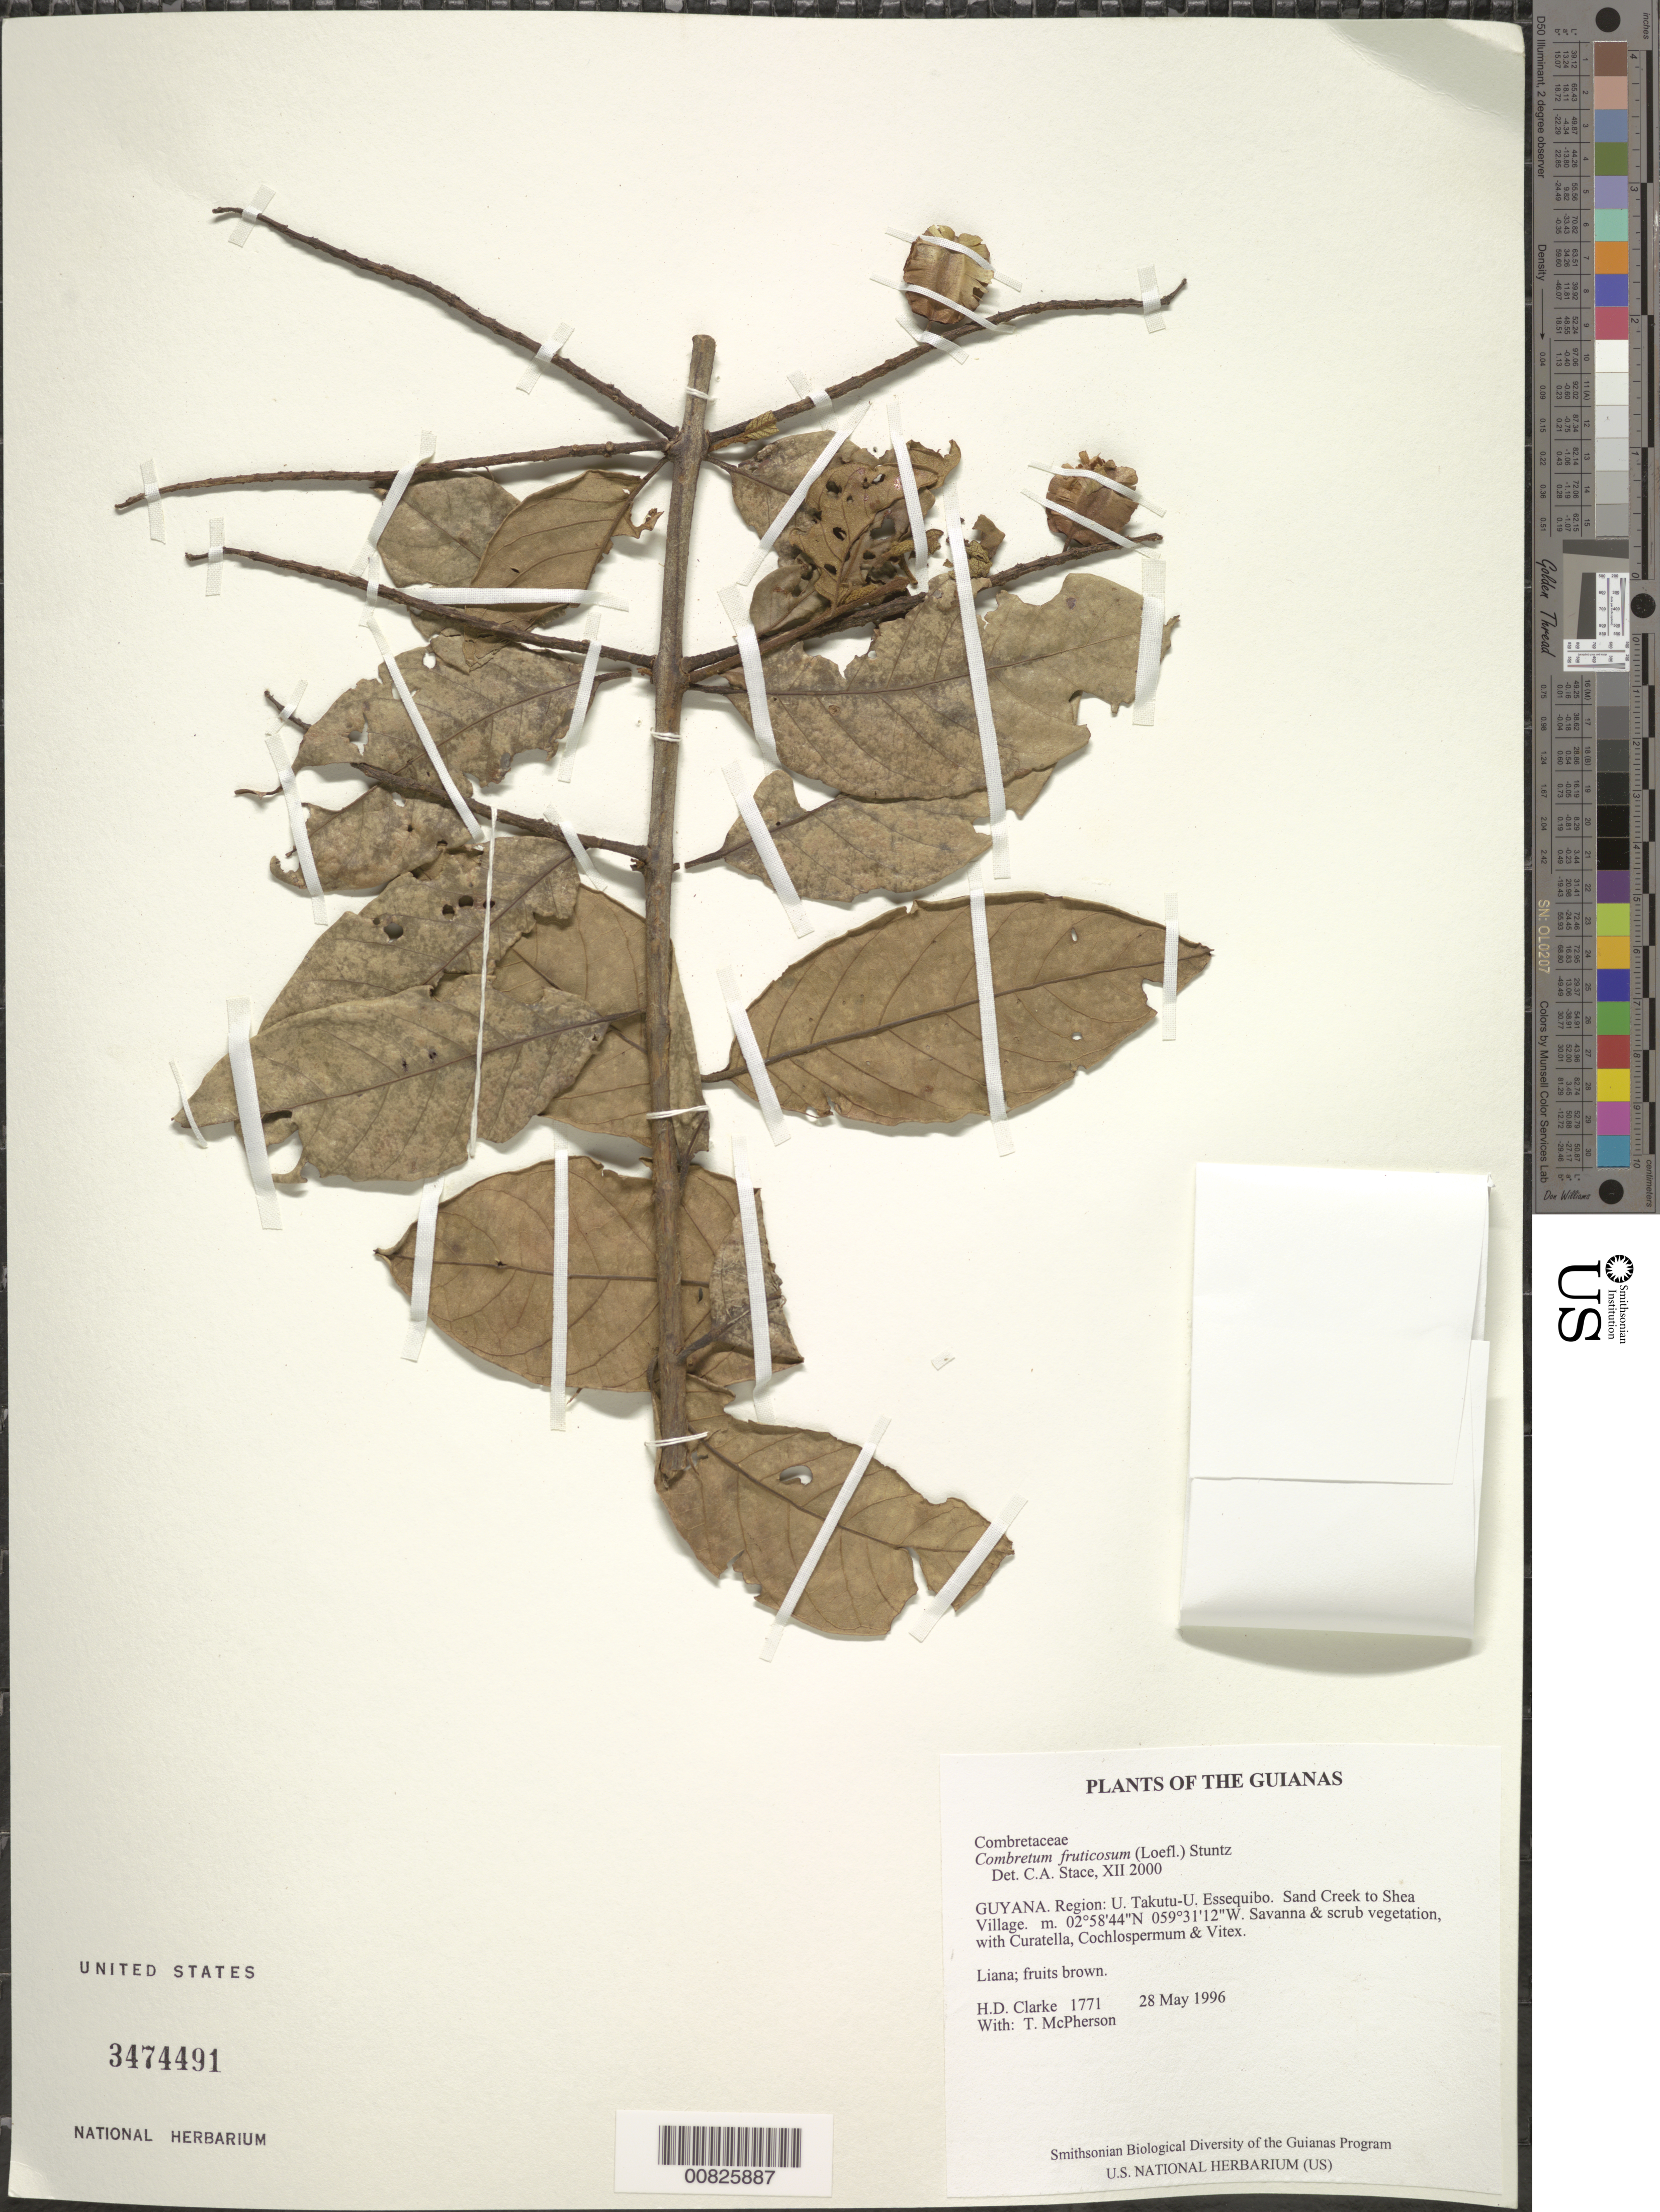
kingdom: Plantae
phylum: Tracheophyta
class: Magnoliopsida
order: Myrtales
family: Combretaceae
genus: Combretum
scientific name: Combretum fruticosum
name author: (Loefl.) Stuntz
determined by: Stace, C. A.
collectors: H. D. Clarke & T. McPherson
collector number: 1771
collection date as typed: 28 May 1996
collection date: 1996-05-28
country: Guyana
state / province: U. Takutu-U. Essequibo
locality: Sand Creek to Shea Village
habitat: Savanna & scrub vegetation, with Curatella, Cochlospermum & Vitex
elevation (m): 100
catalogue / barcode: US 3474491